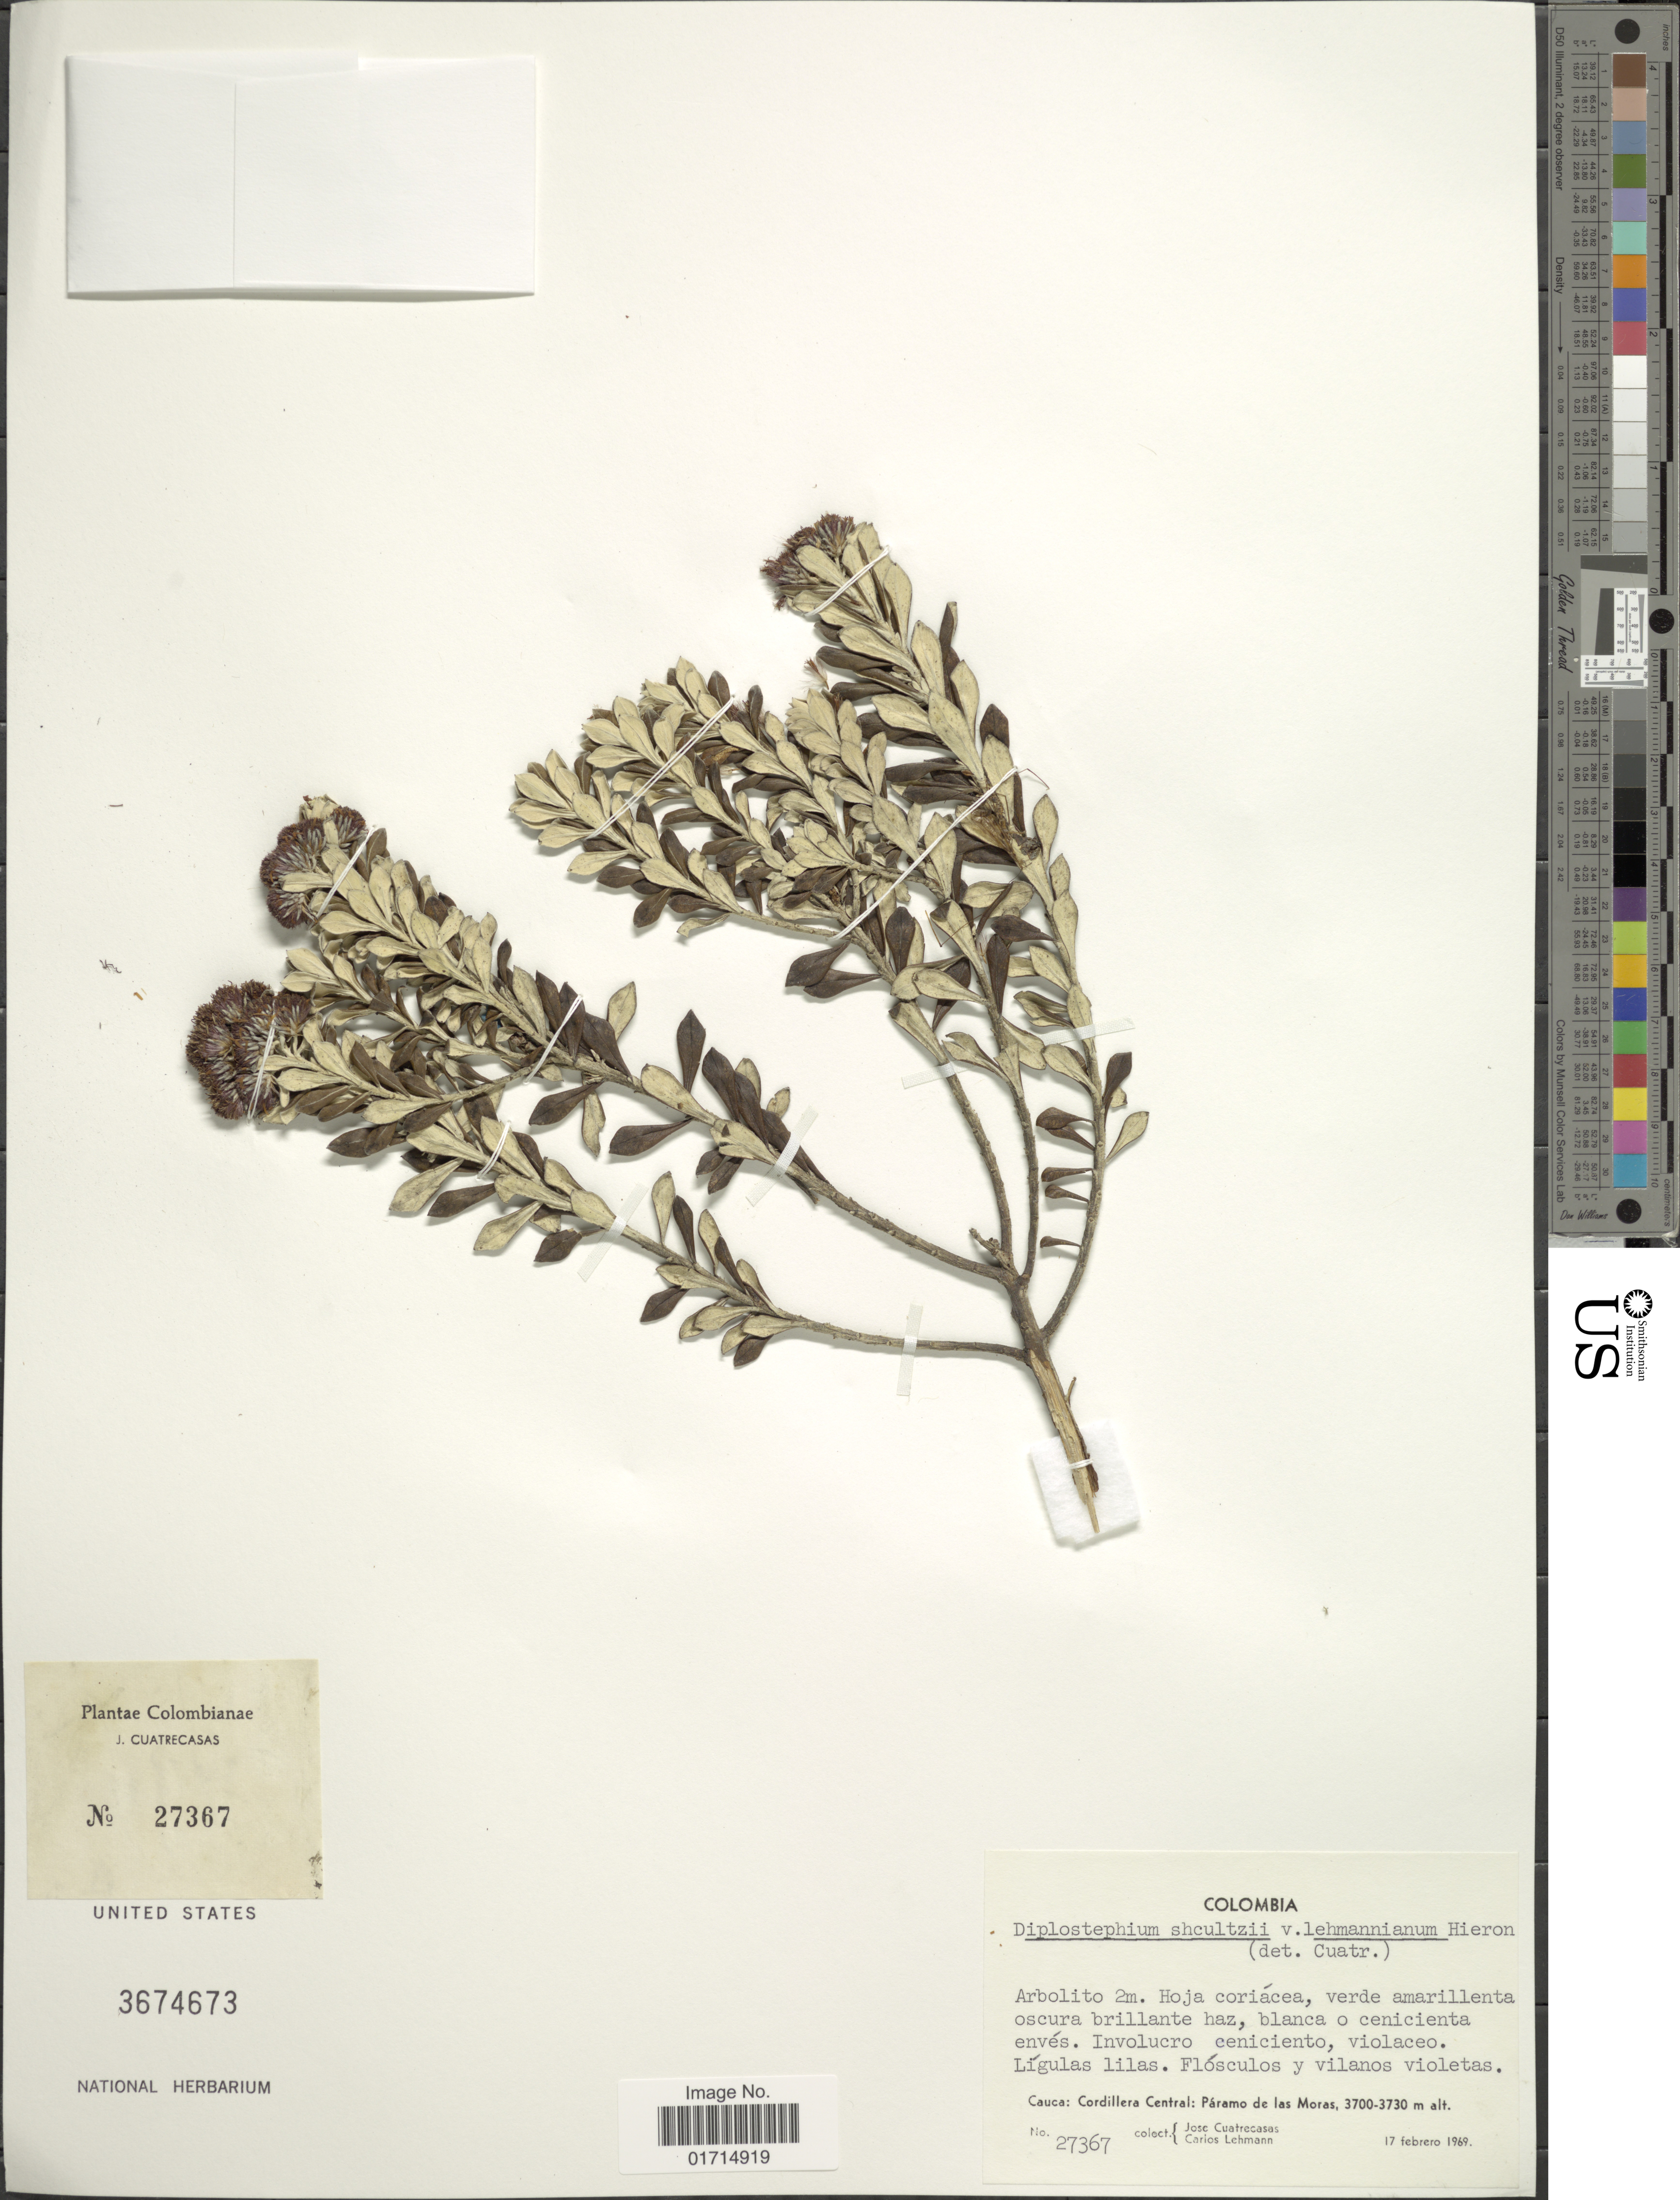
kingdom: Plantae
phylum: Tracheophyta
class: Magnoliopsida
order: Asterales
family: Asteraceae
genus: Diplostephium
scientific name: Diplostephium schultzii var. lehmannianum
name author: (Hieron.) Cuatrec.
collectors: J. Cuatrecasas & C. Lehmann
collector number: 27367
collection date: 1969-02-17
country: Colombia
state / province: Cauca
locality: Cauca: Cordillera Central: Paramo de las Moras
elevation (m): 3700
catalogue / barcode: US 3674673